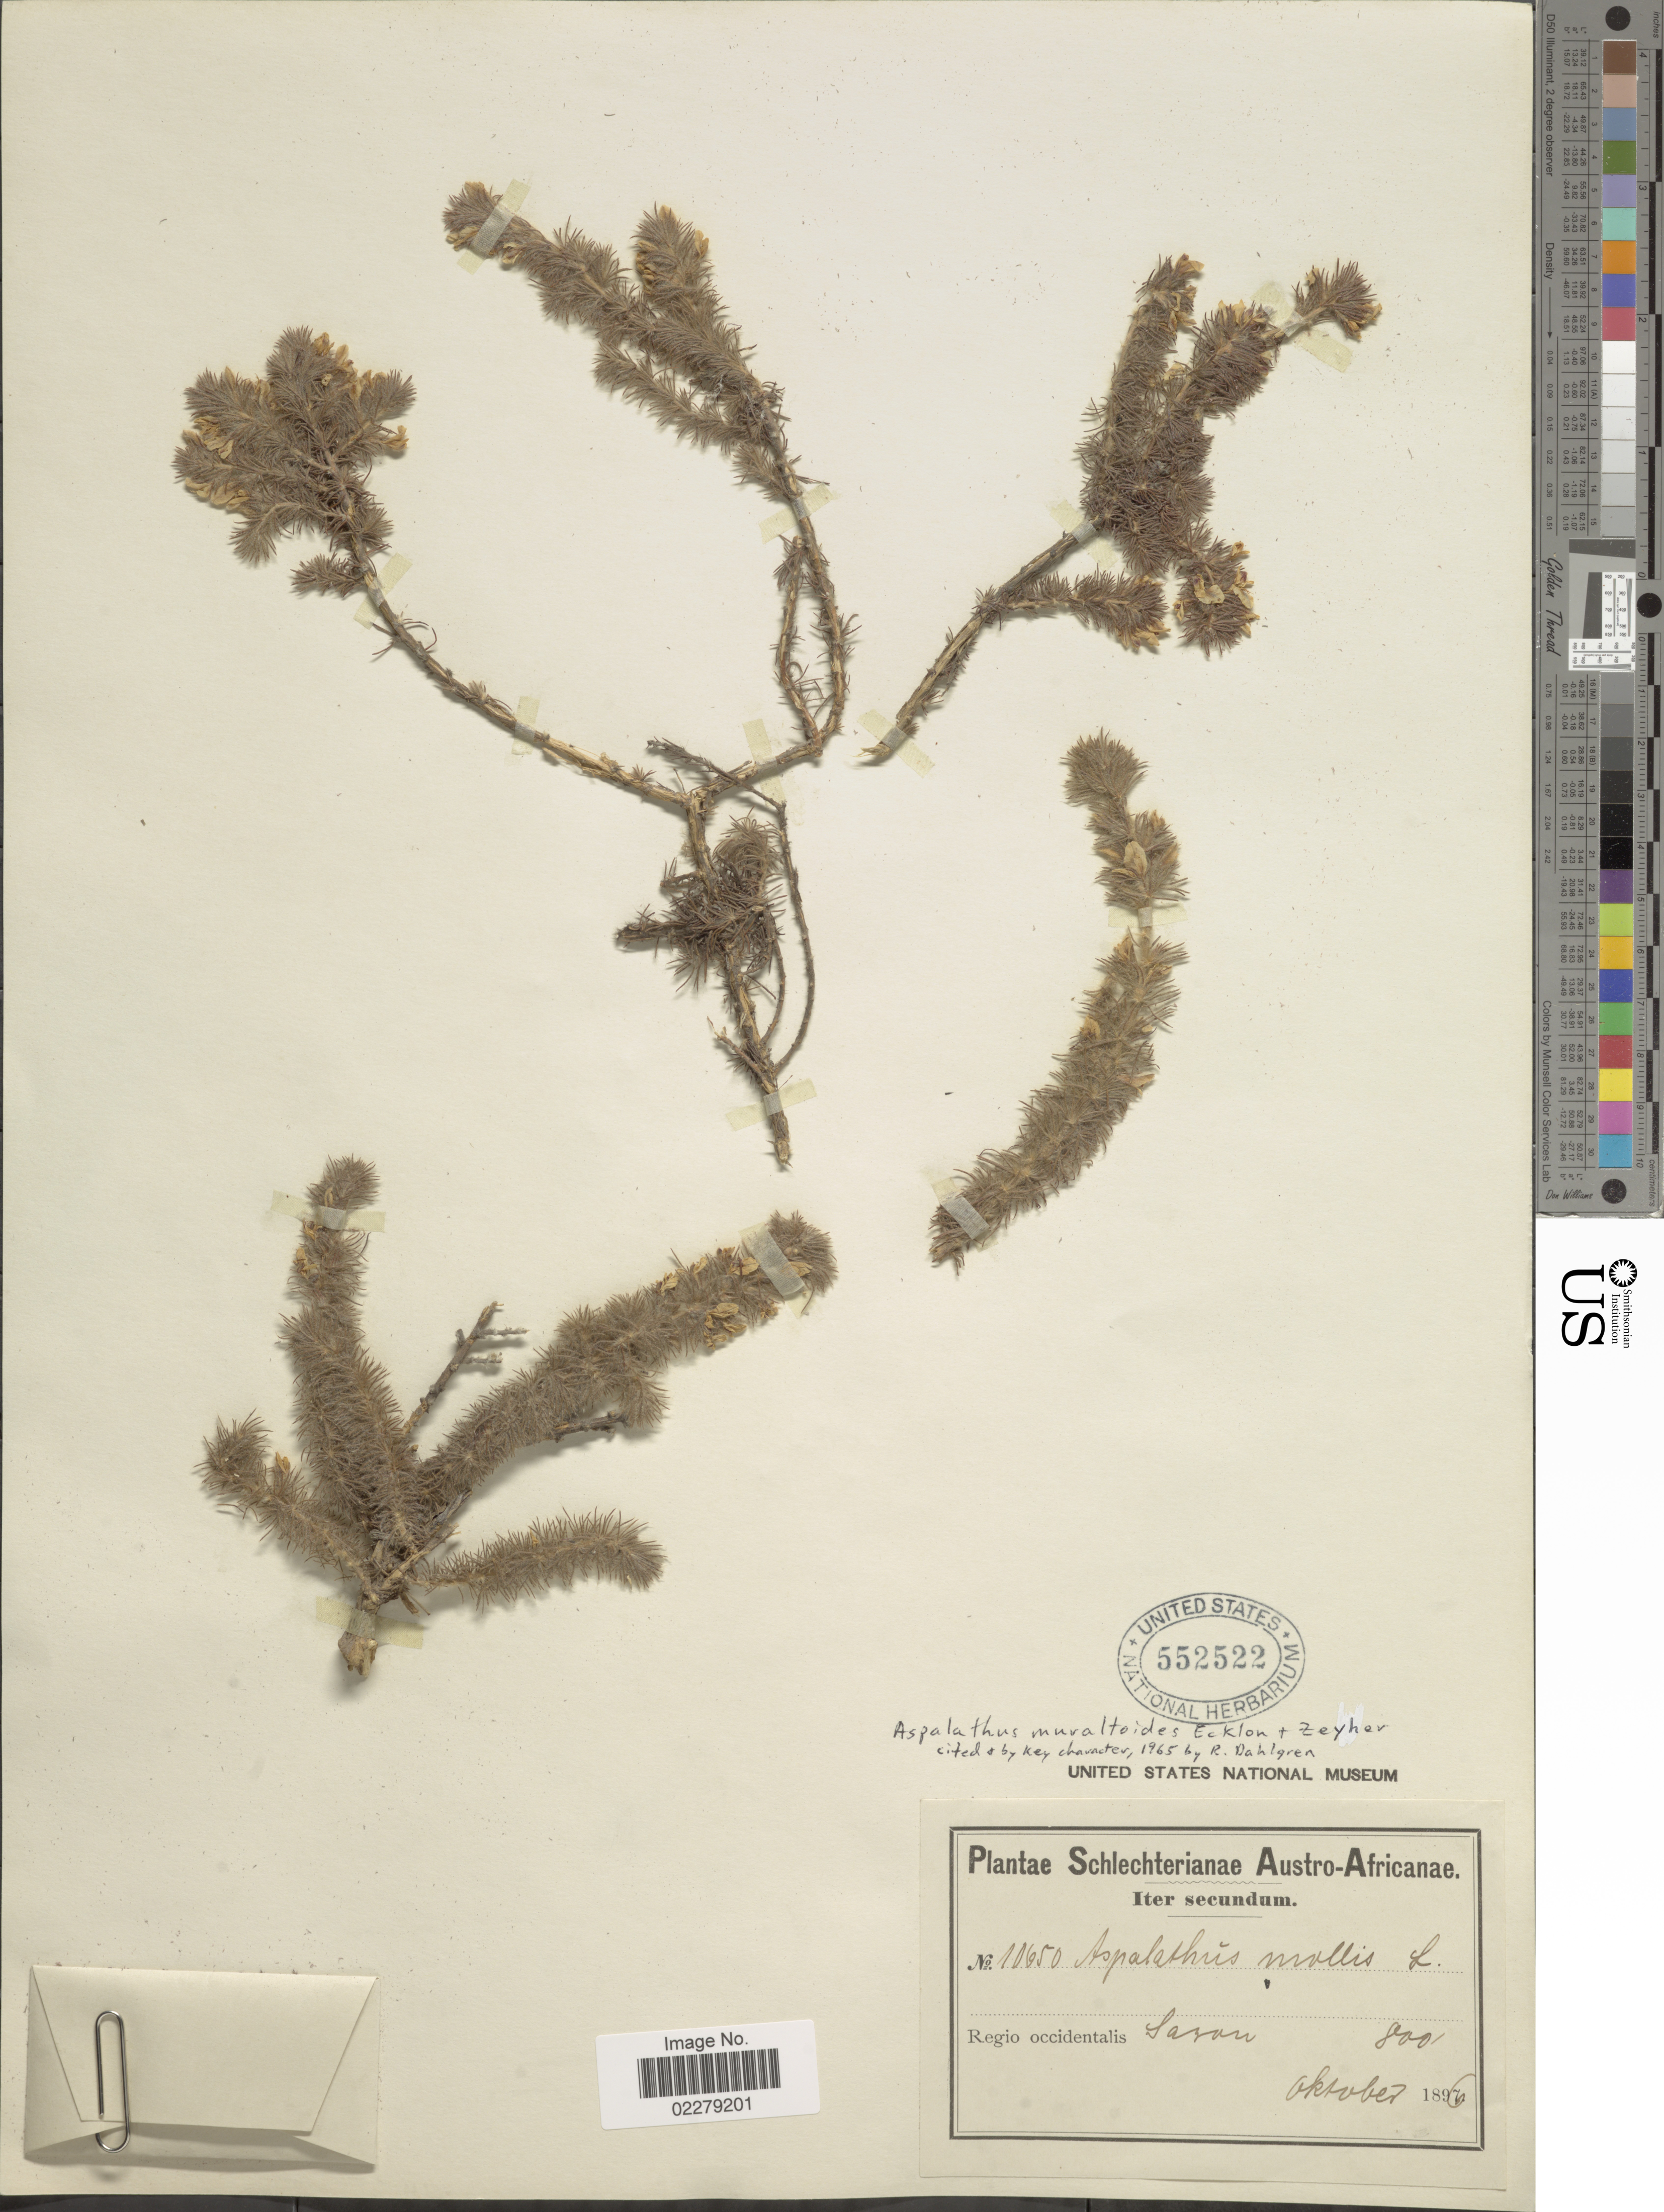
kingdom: Plantae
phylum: Tracheophyta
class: Magnoliopsida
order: Fabales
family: Fabaceae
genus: Aspalathus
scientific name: Aspalathus muraltioides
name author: Eckl. & Zeyh.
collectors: Schlechter, --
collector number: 10650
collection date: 1896-10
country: South Africa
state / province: Western Cape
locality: Austro- Africanae. Regio occidentalis, Saron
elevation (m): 244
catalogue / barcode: US 552522